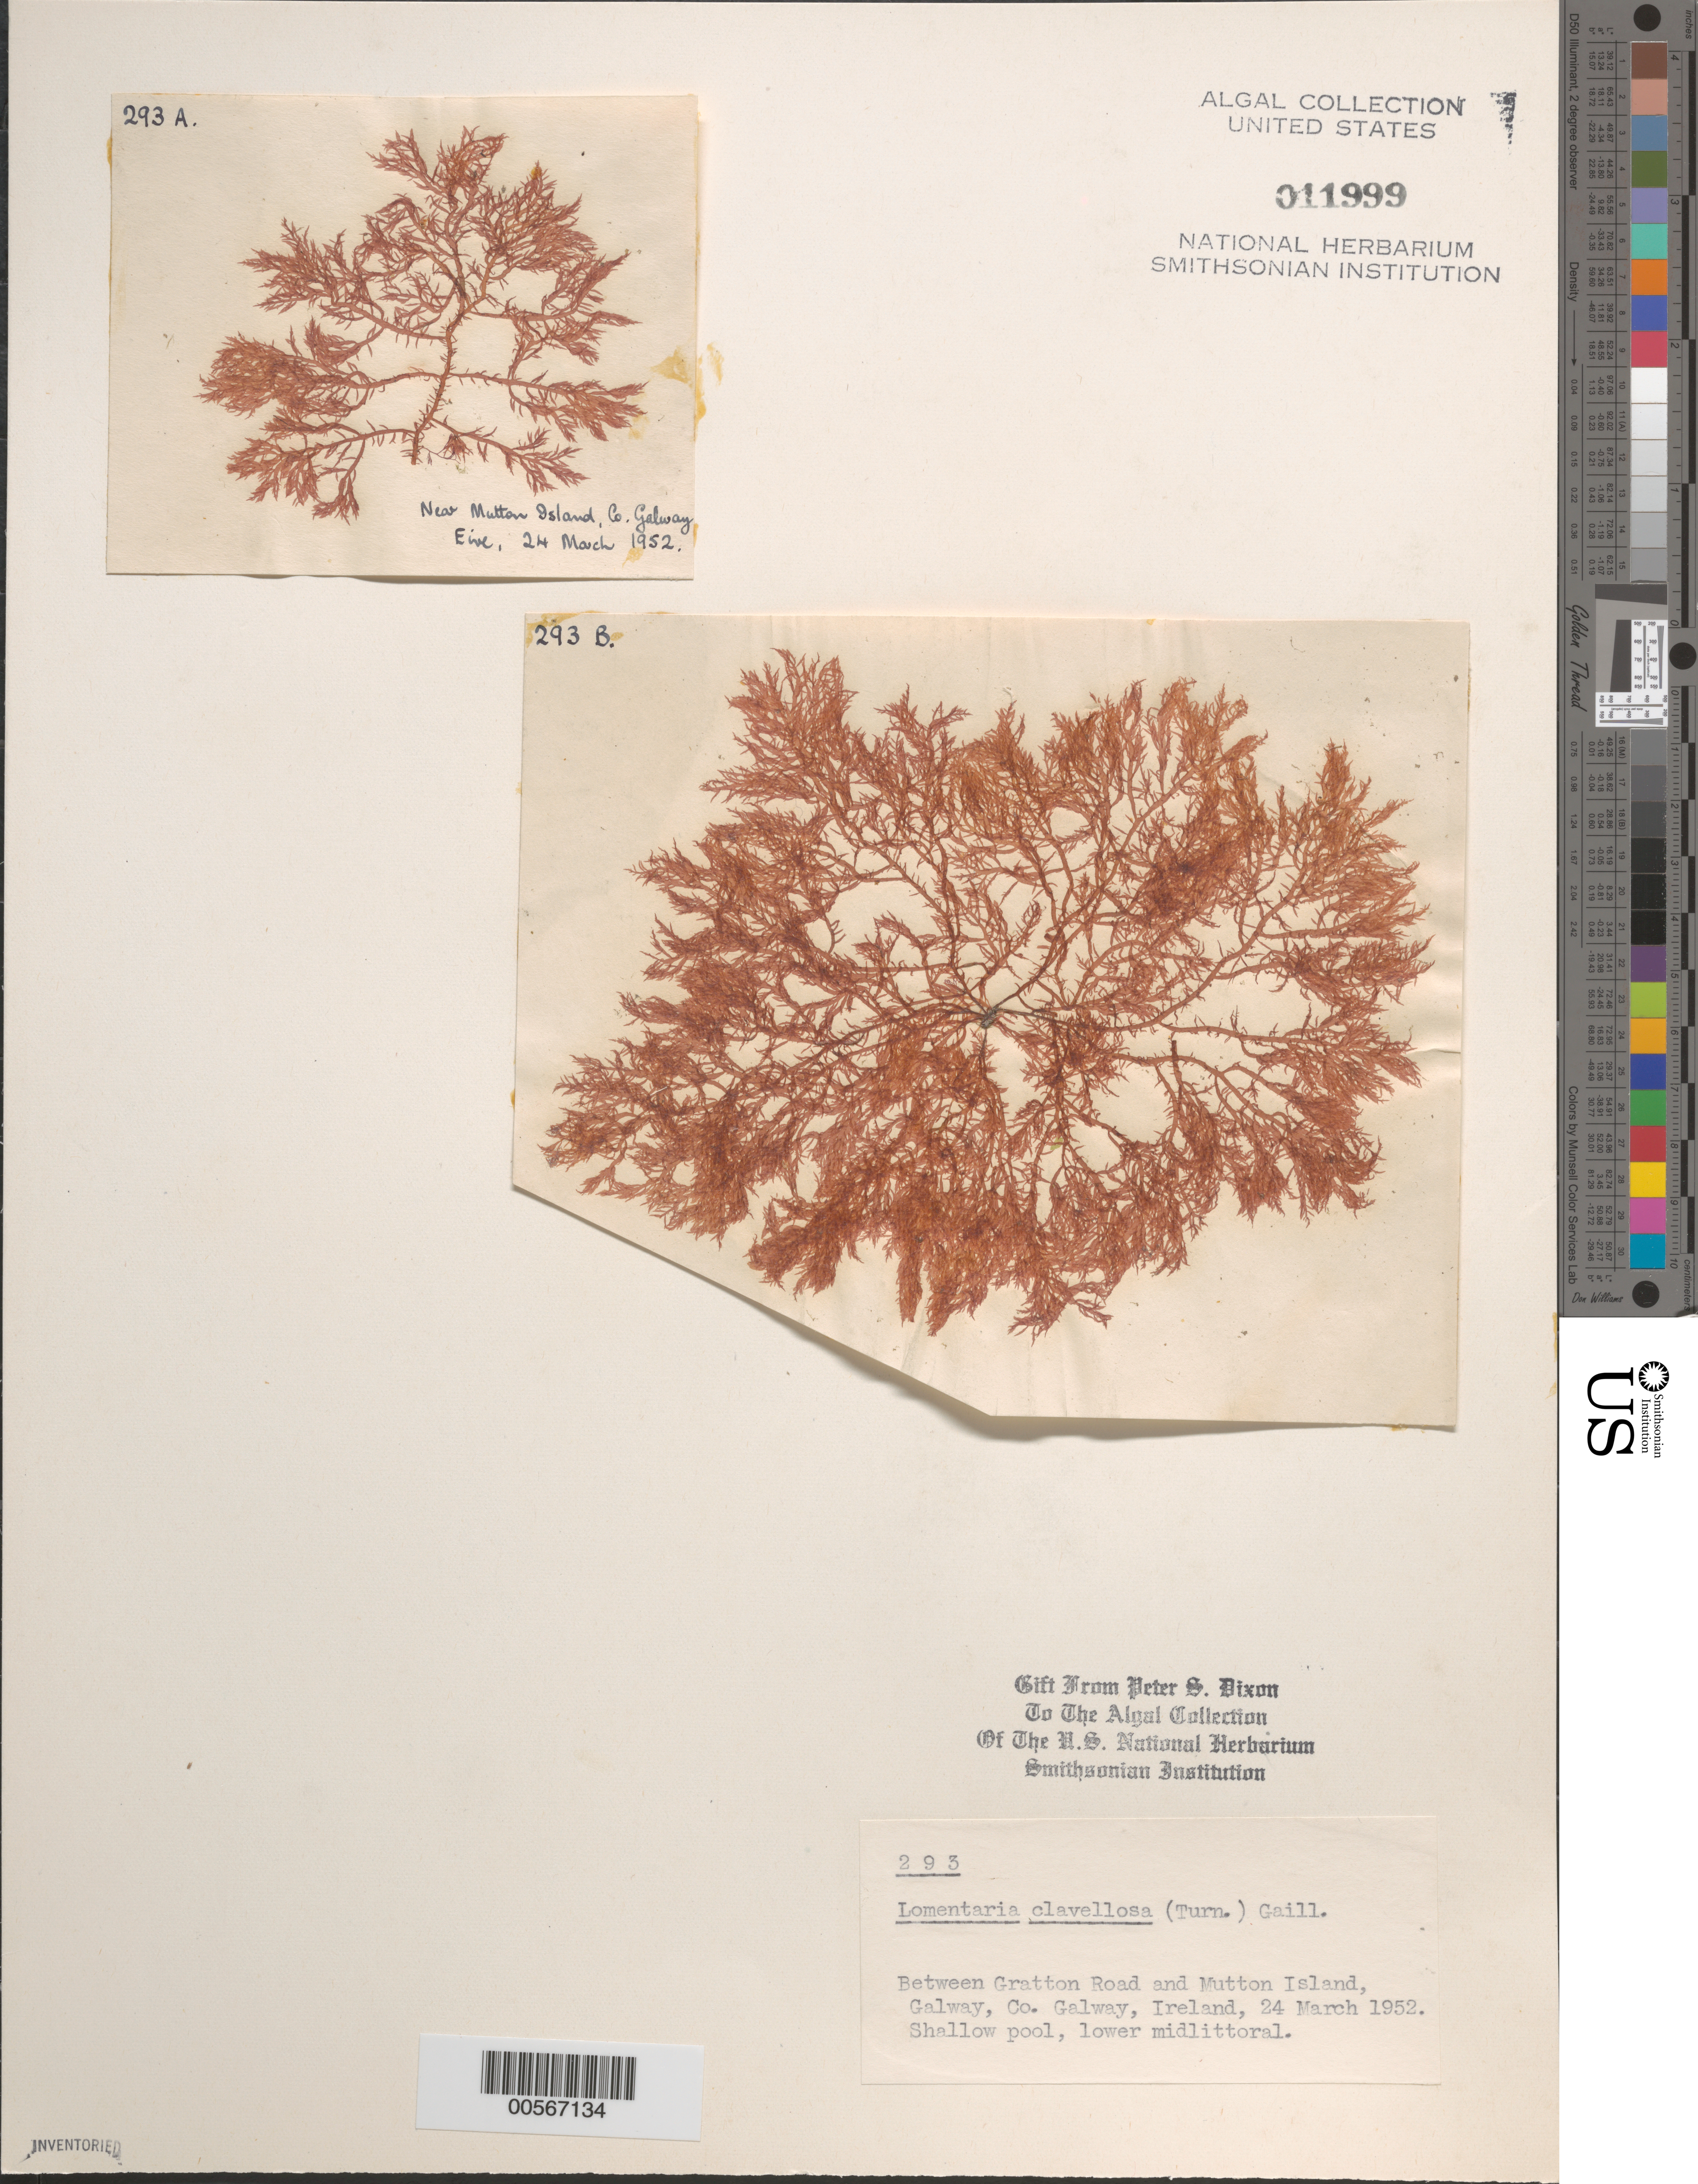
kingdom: Plantae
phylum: Rhodophyta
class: Florideophyceae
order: Rhodymeniales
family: Lomentariaceae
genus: Lomentaria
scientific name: Lomentaria clavellosa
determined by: Dixon, P. S.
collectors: P. S. Dixon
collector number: PSD 293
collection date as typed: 24 Mar 1952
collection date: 1952-03-24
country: Ireland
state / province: Connaught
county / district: Galway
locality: Galway, between Gratton Road and Mutton Island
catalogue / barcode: US 11999